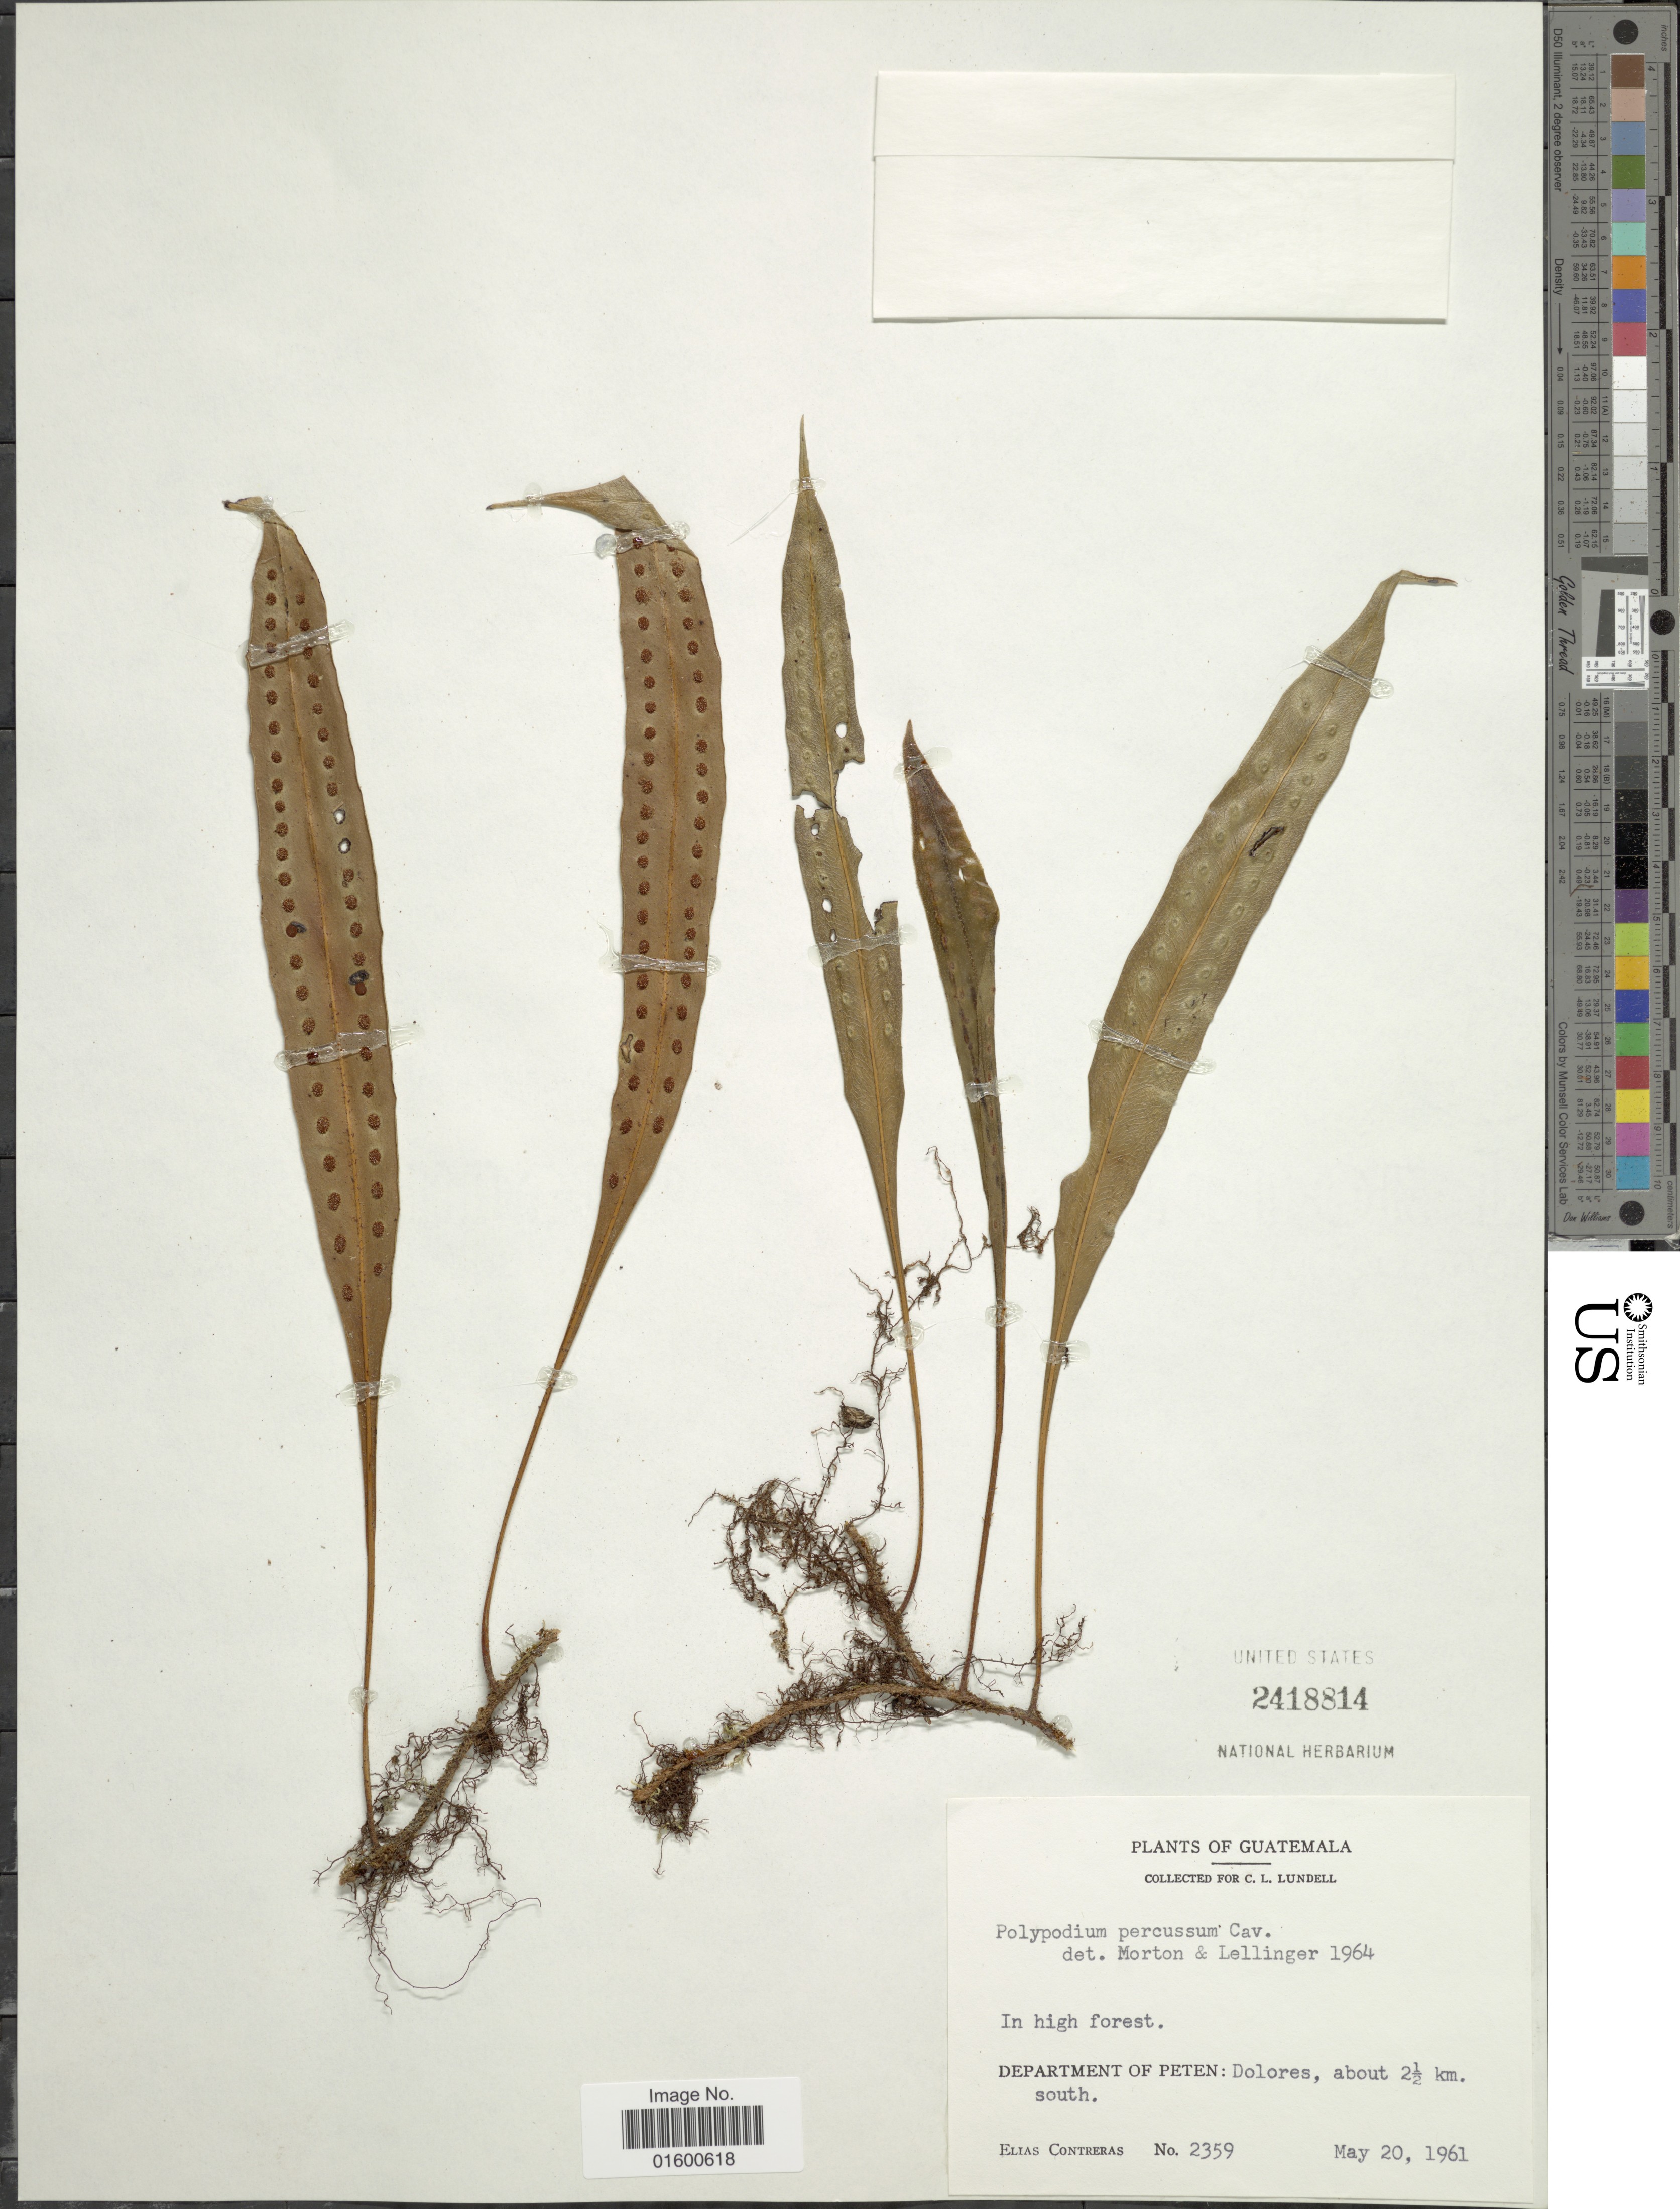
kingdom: Plantae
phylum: Tracheophyta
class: Polypodiopsida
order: Polypodiales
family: Polypodiaceae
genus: Microgramma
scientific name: Microgramma percussa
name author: (Cav.) de la Sota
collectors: E. Contreras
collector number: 2359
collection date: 1961-05-20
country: Guatemala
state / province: El Petén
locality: Department of Peten, Dolores, about 2 1/2 km. south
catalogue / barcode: US 2418814